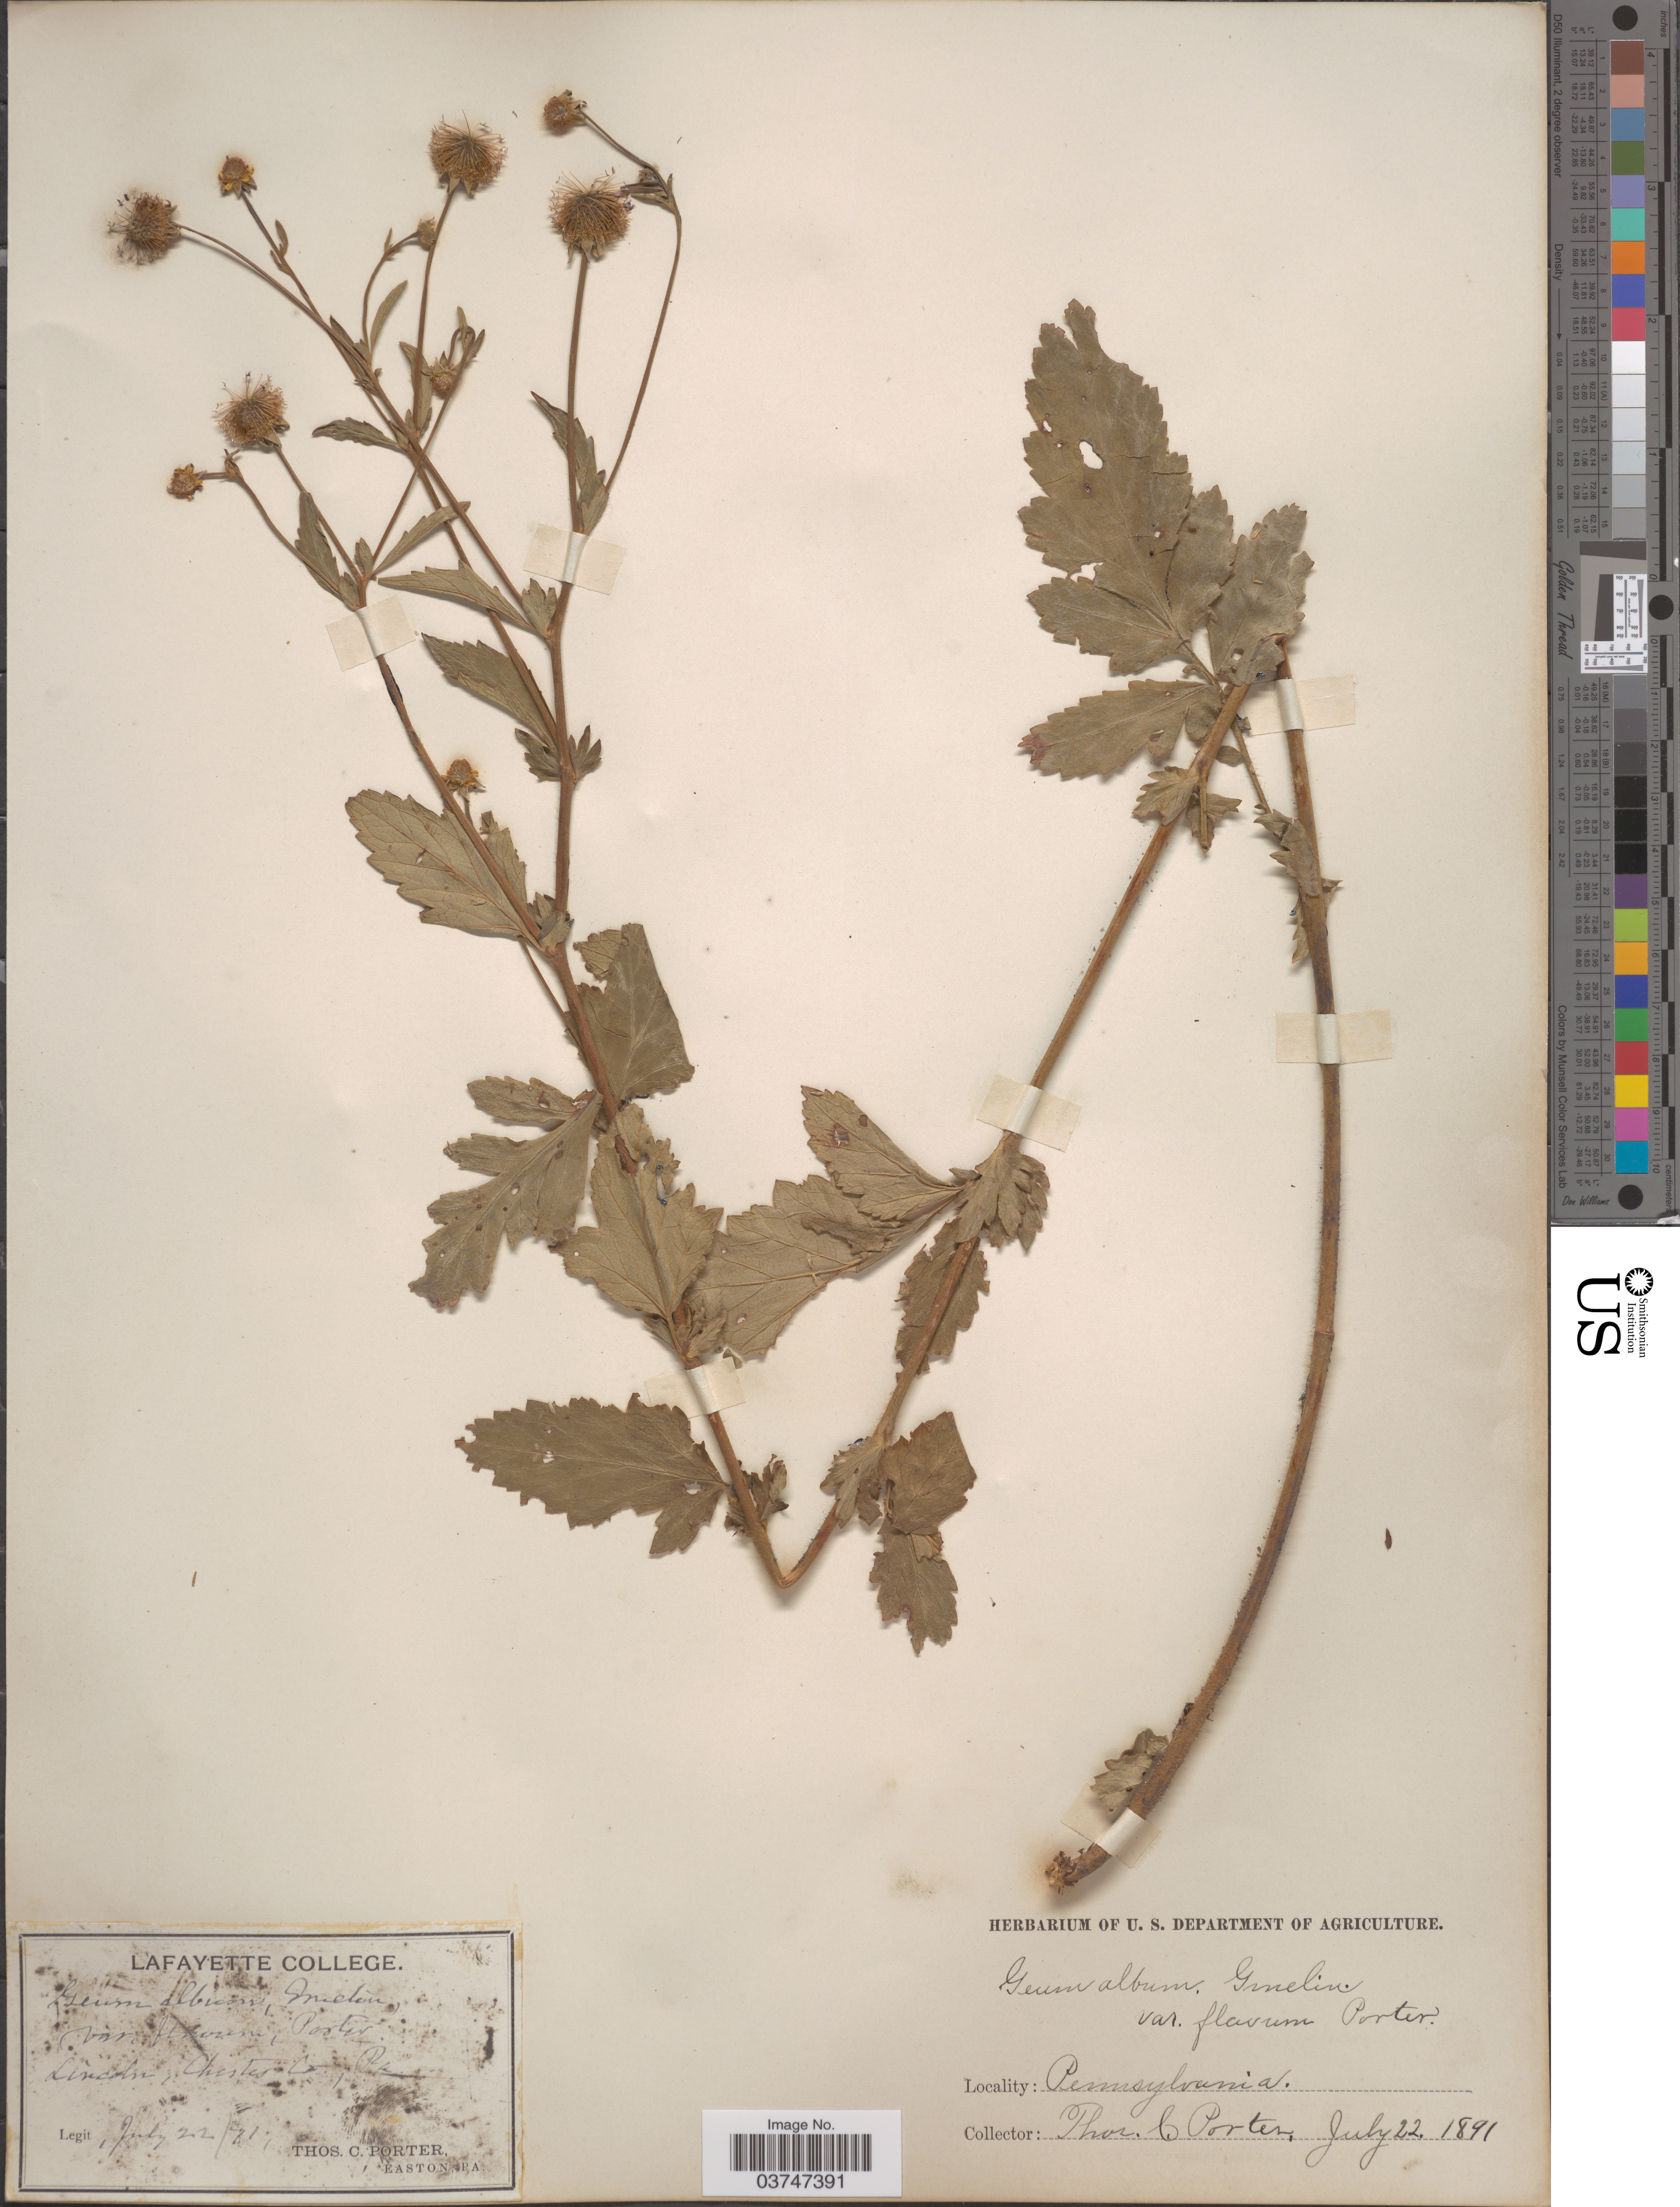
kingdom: Plantae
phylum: Tracheophyta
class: Magnoliopsida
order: Rosales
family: Rosaceae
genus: Geum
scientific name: Geum hirsutum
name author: Muhl. ex Link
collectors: T. Porter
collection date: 1891-07-22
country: United States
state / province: Pennsylvania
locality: Lincoln, Chester Co.